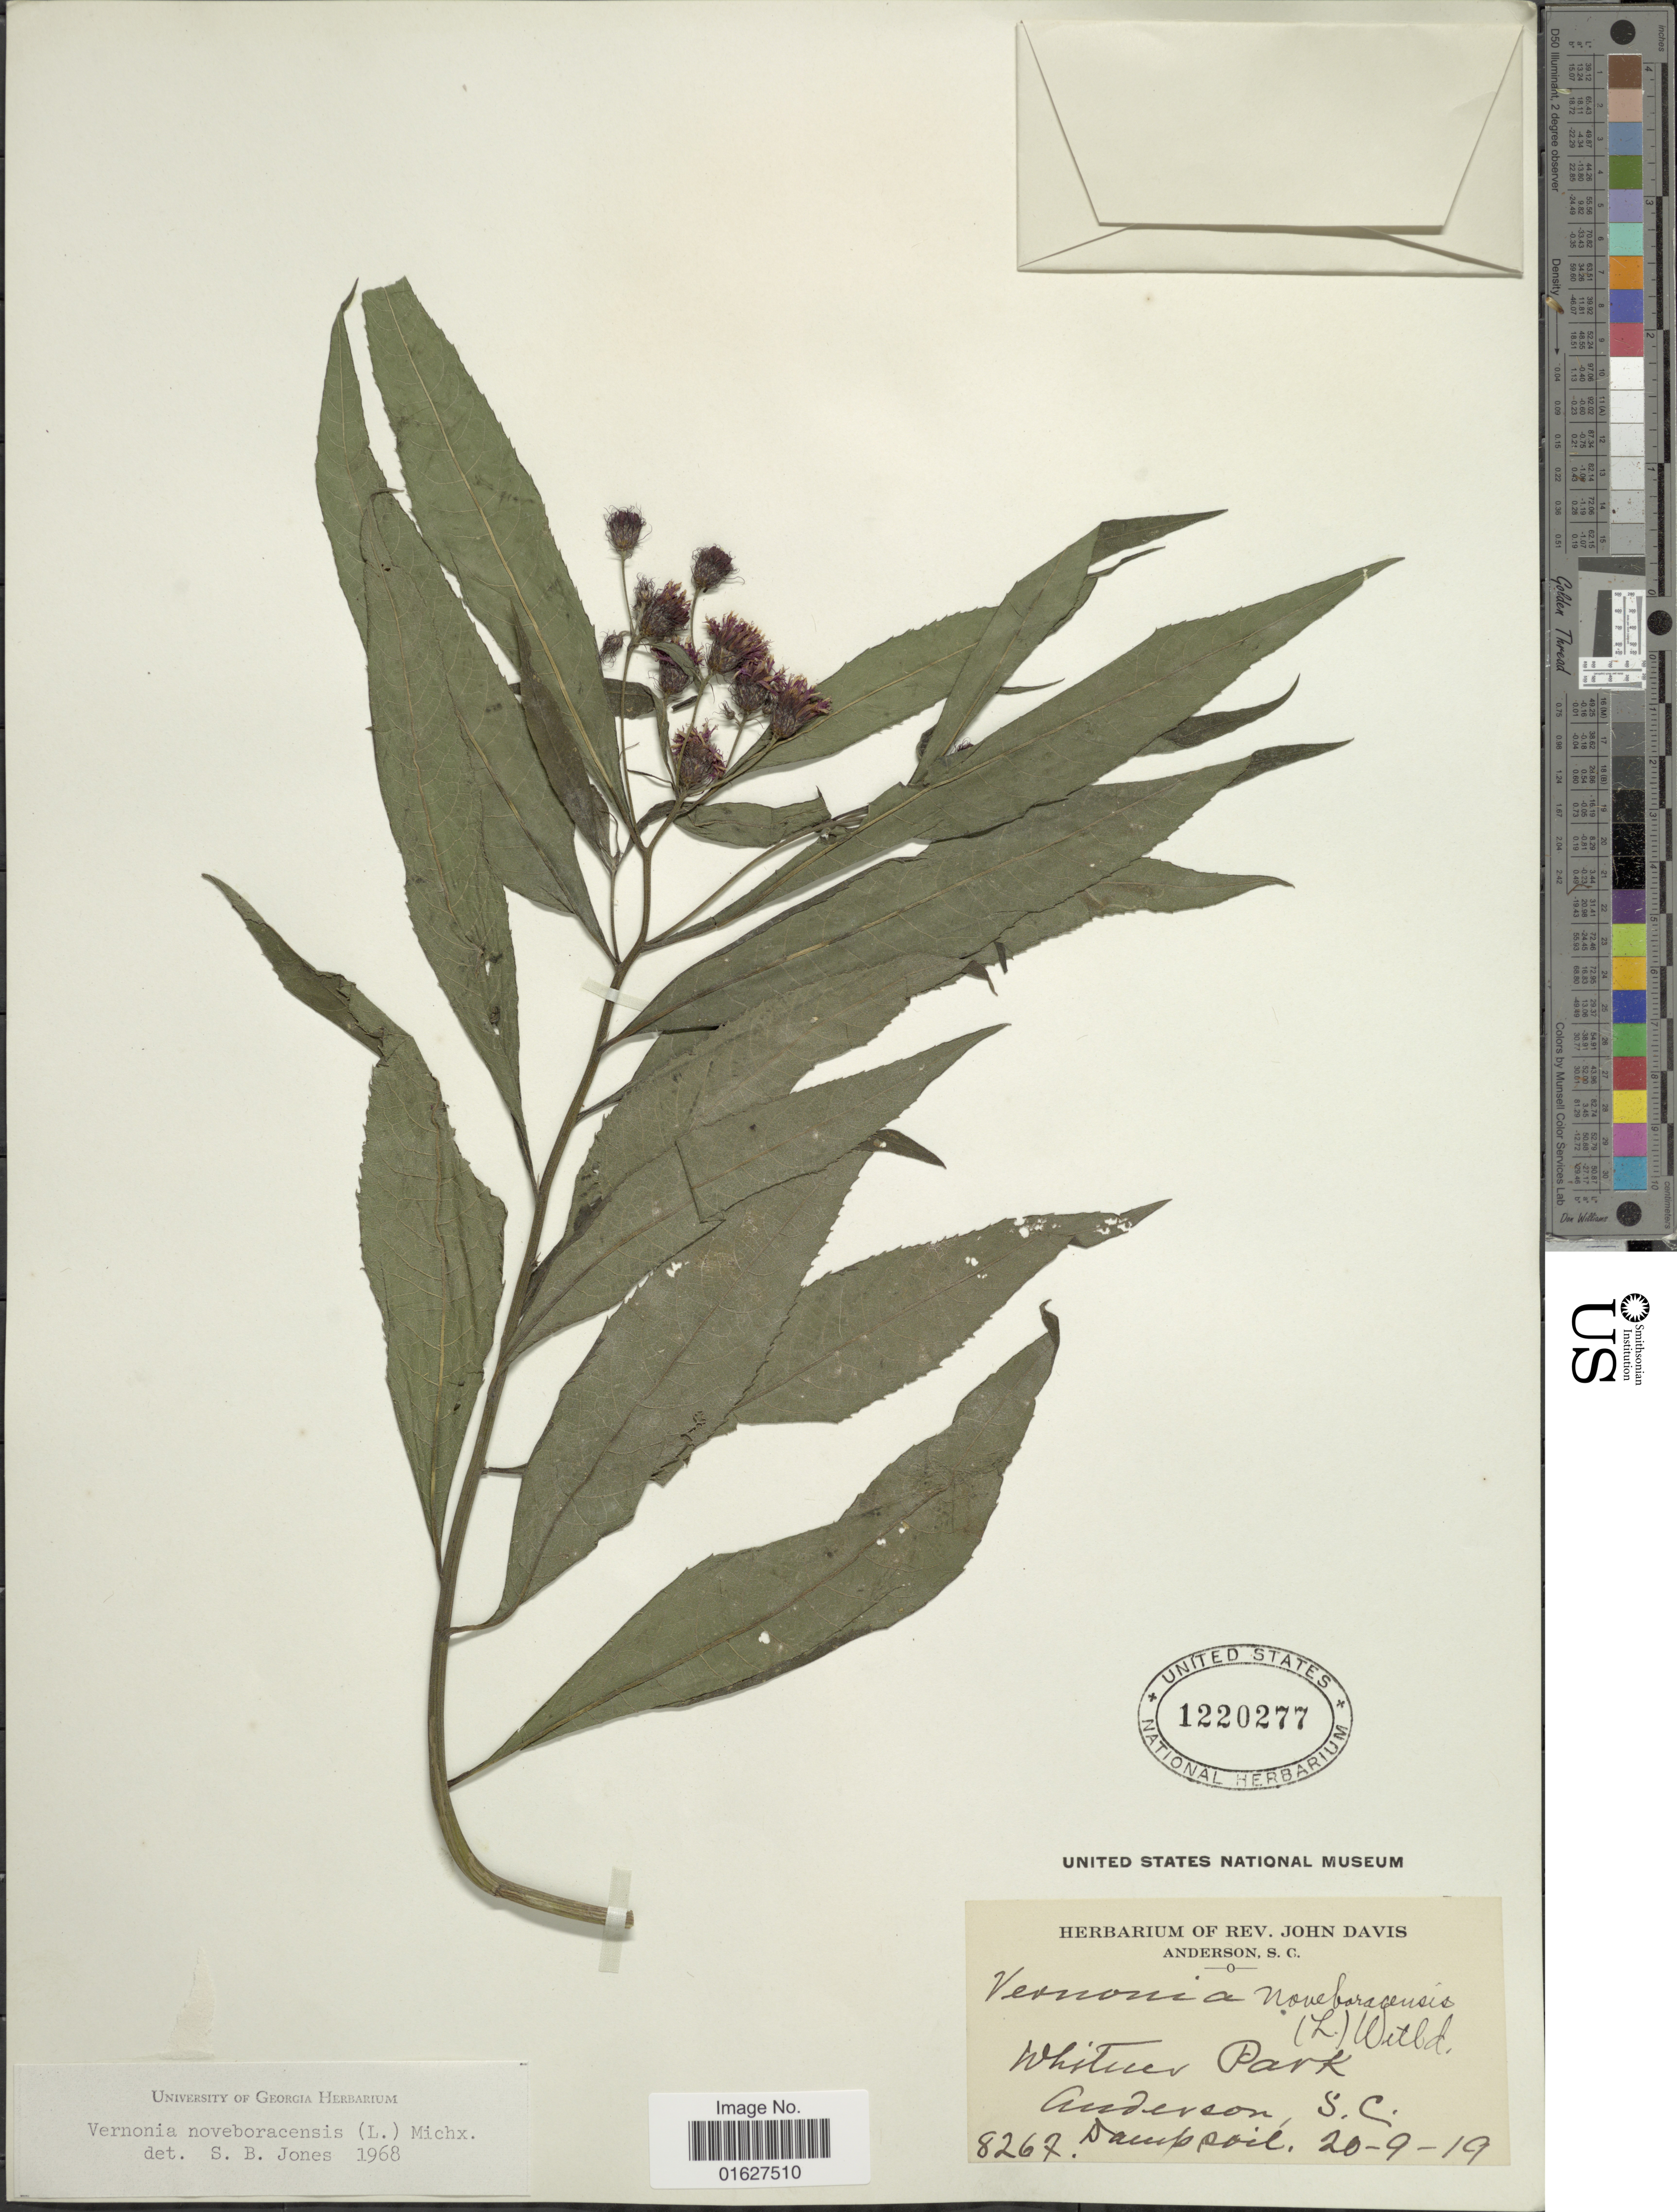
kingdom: Plantae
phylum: Tracheophyta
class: Magnoliopsida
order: Asterales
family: Asteraceae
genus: Vernonia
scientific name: Vernonia noveboracensis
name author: (L.) Michx.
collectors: ex herb. J. Davis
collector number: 8267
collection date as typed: Transcribed d/m/y: 20/9/19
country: United States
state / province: South Carolina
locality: Whitier Park, Damp soil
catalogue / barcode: US 1220277